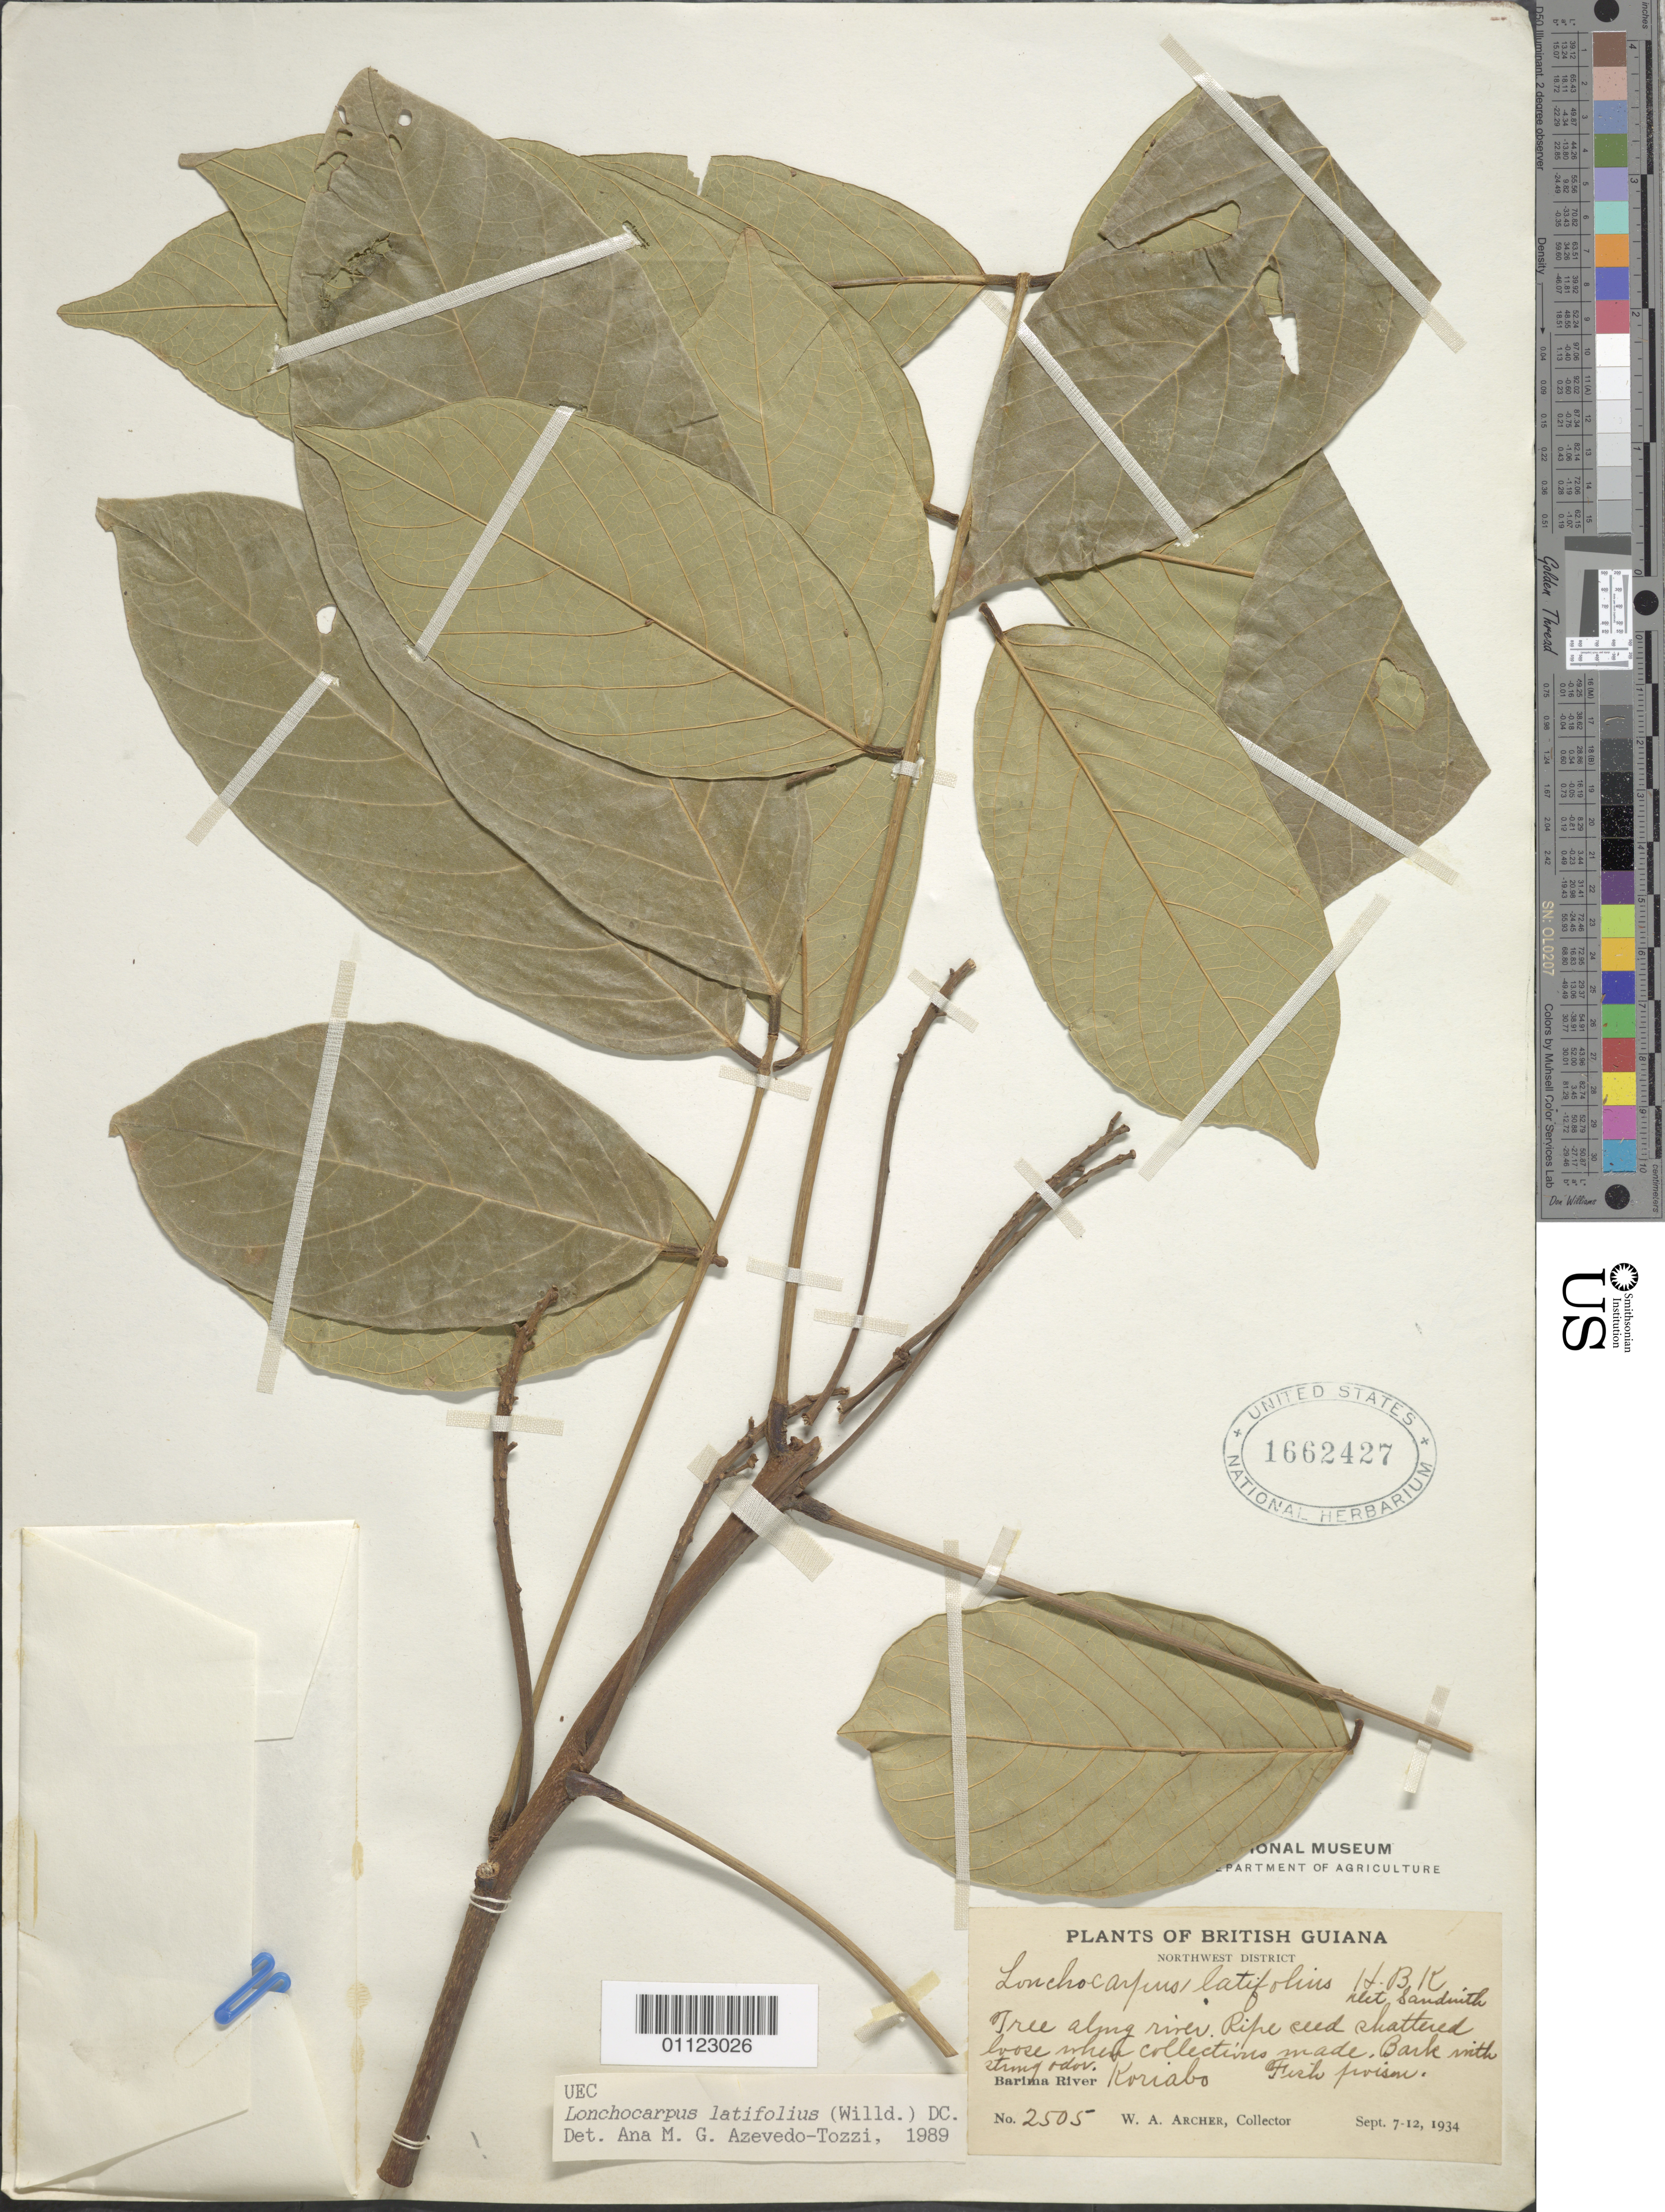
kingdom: Plantae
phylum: Tracheophyta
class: Magnoliopsida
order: Fabales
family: Fabaceae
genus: Lonchocarpus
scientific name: Lonchocarpus latifolius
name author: (Willd.) Kunth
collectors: W. A. Archer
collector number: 2505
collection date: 1934-09-07/1934-09-12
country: Guyana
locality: Northwest District. Barima River Koriabo.British Guiana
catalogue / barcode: US 1662427